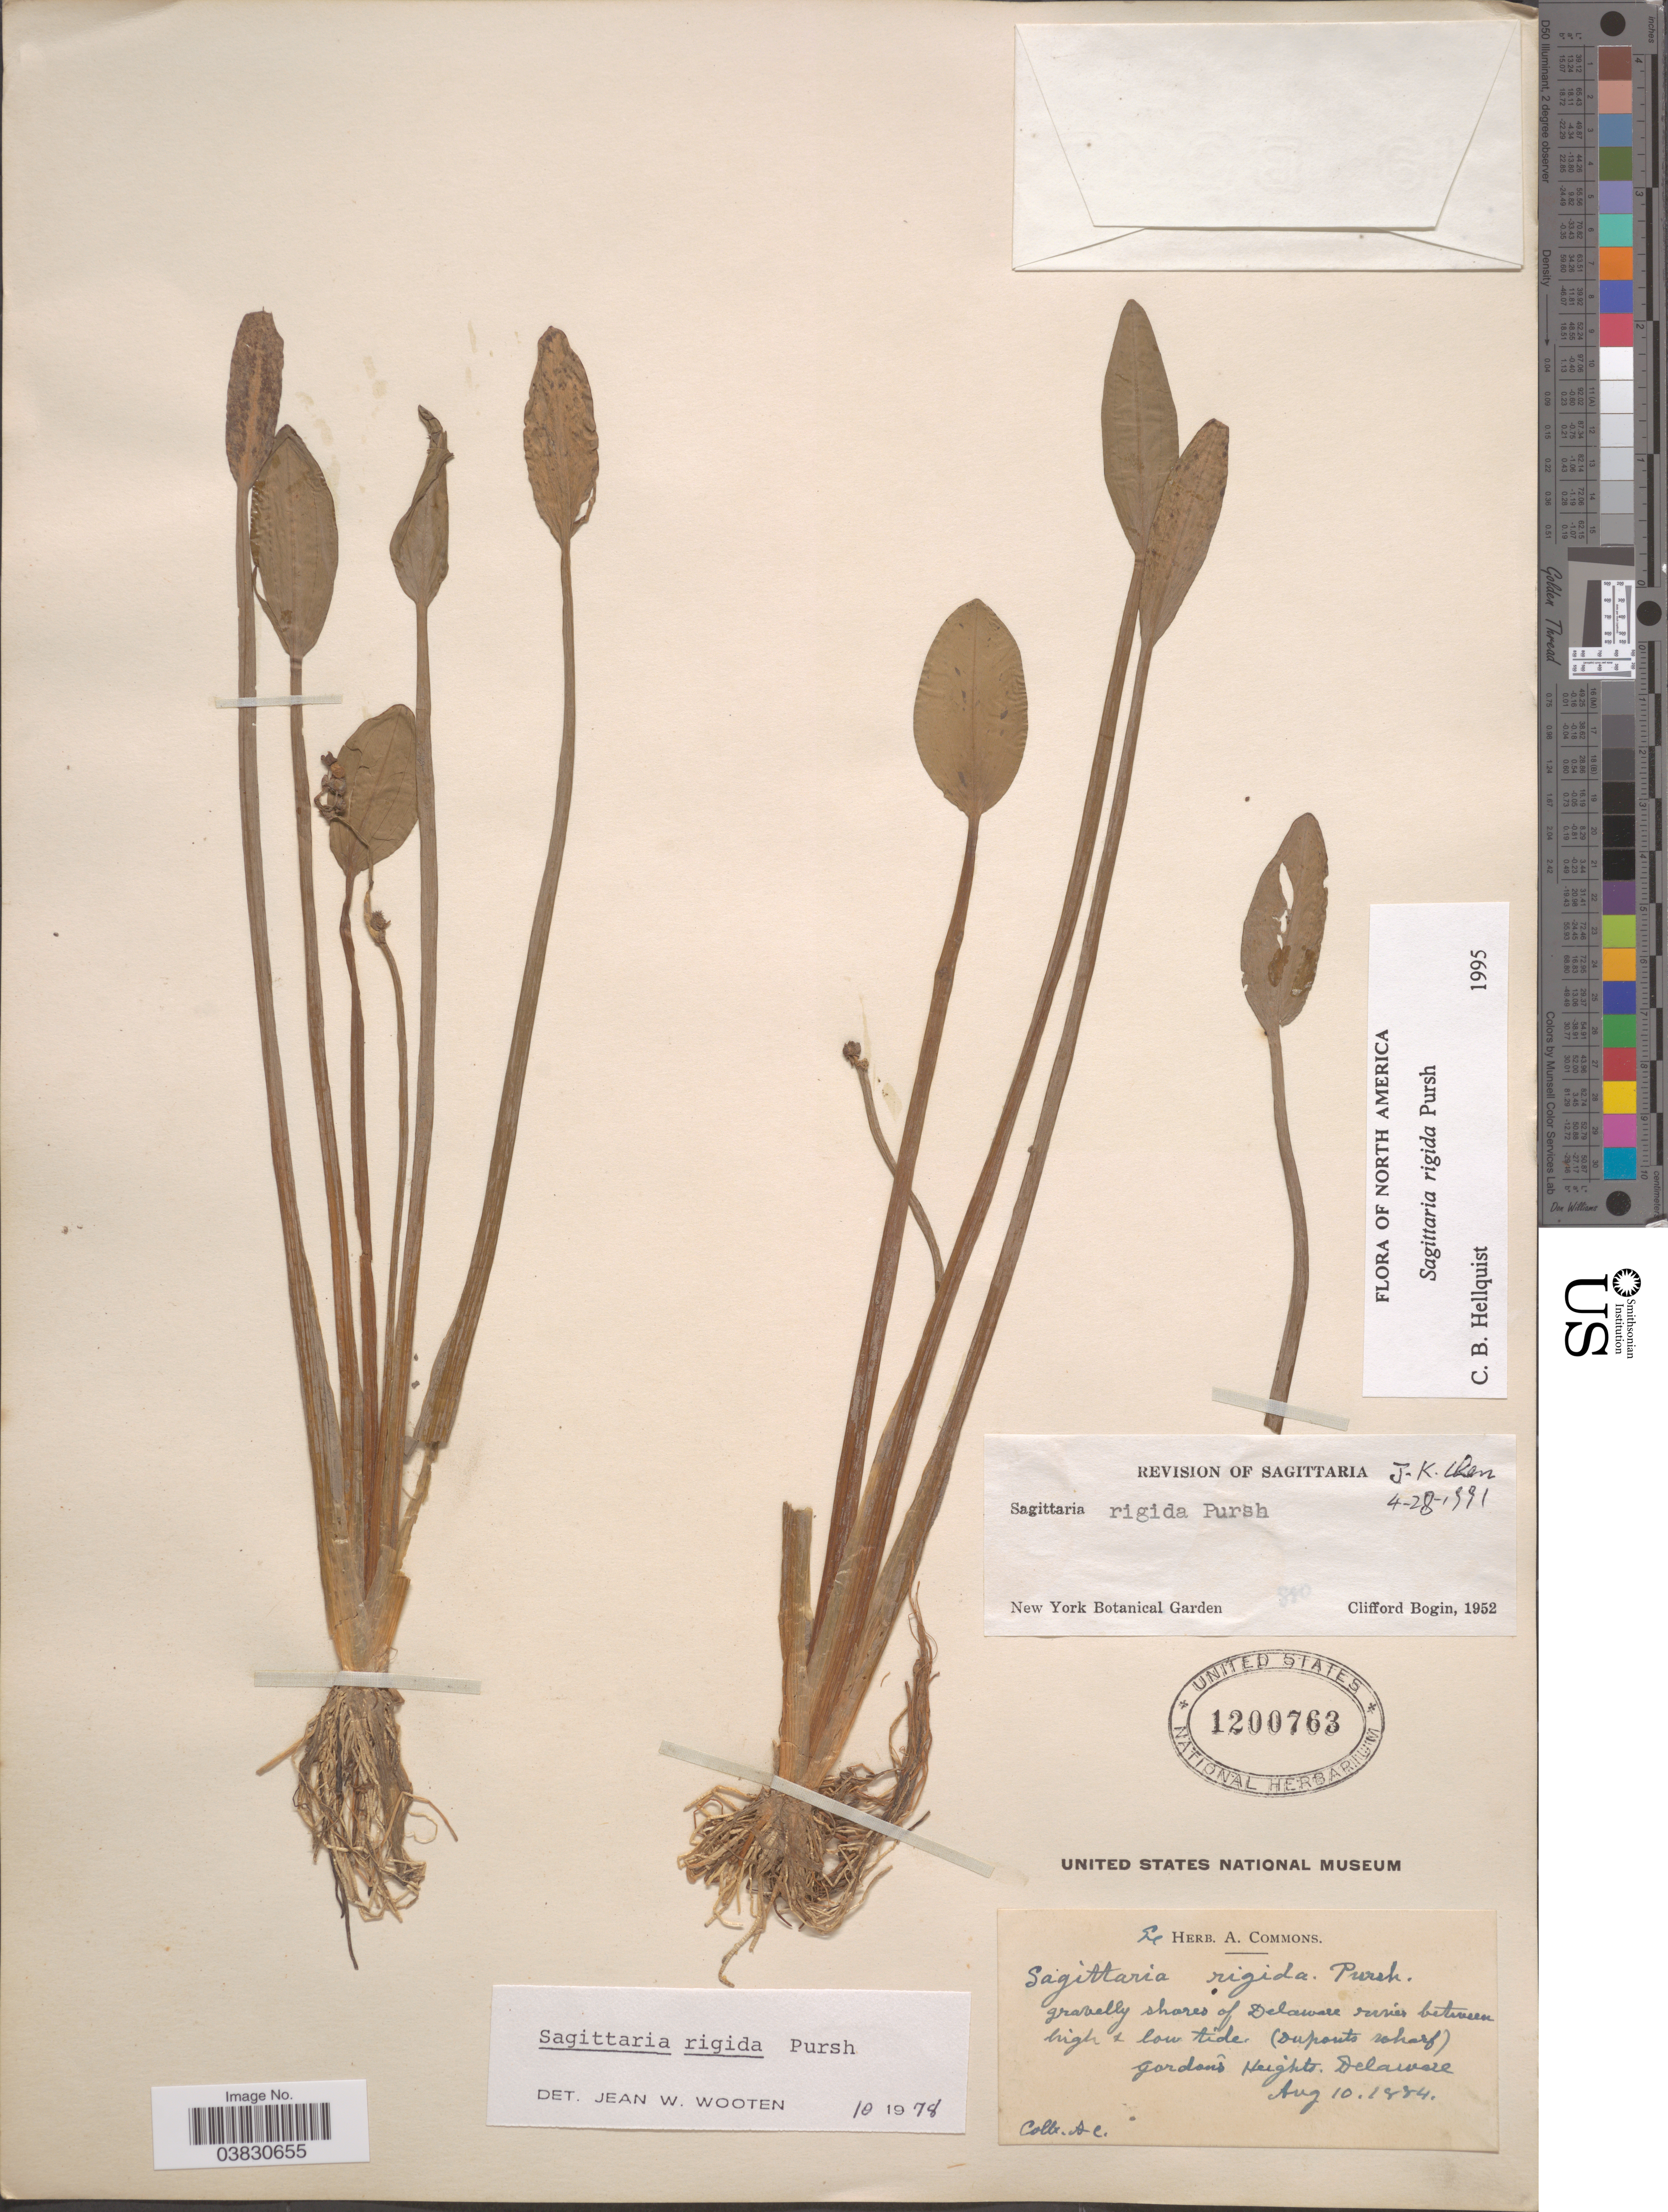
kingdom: Plantae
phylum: Tracheophyta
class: Liliopsida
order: Alismatales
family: Alismataceae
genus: Sagittaria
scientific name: Sagittaria rigida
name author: Pursh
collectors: A. Commons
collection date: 1834-08-10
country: United States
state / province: Delaware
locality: Gordons Heights.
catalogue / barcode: US 1200763